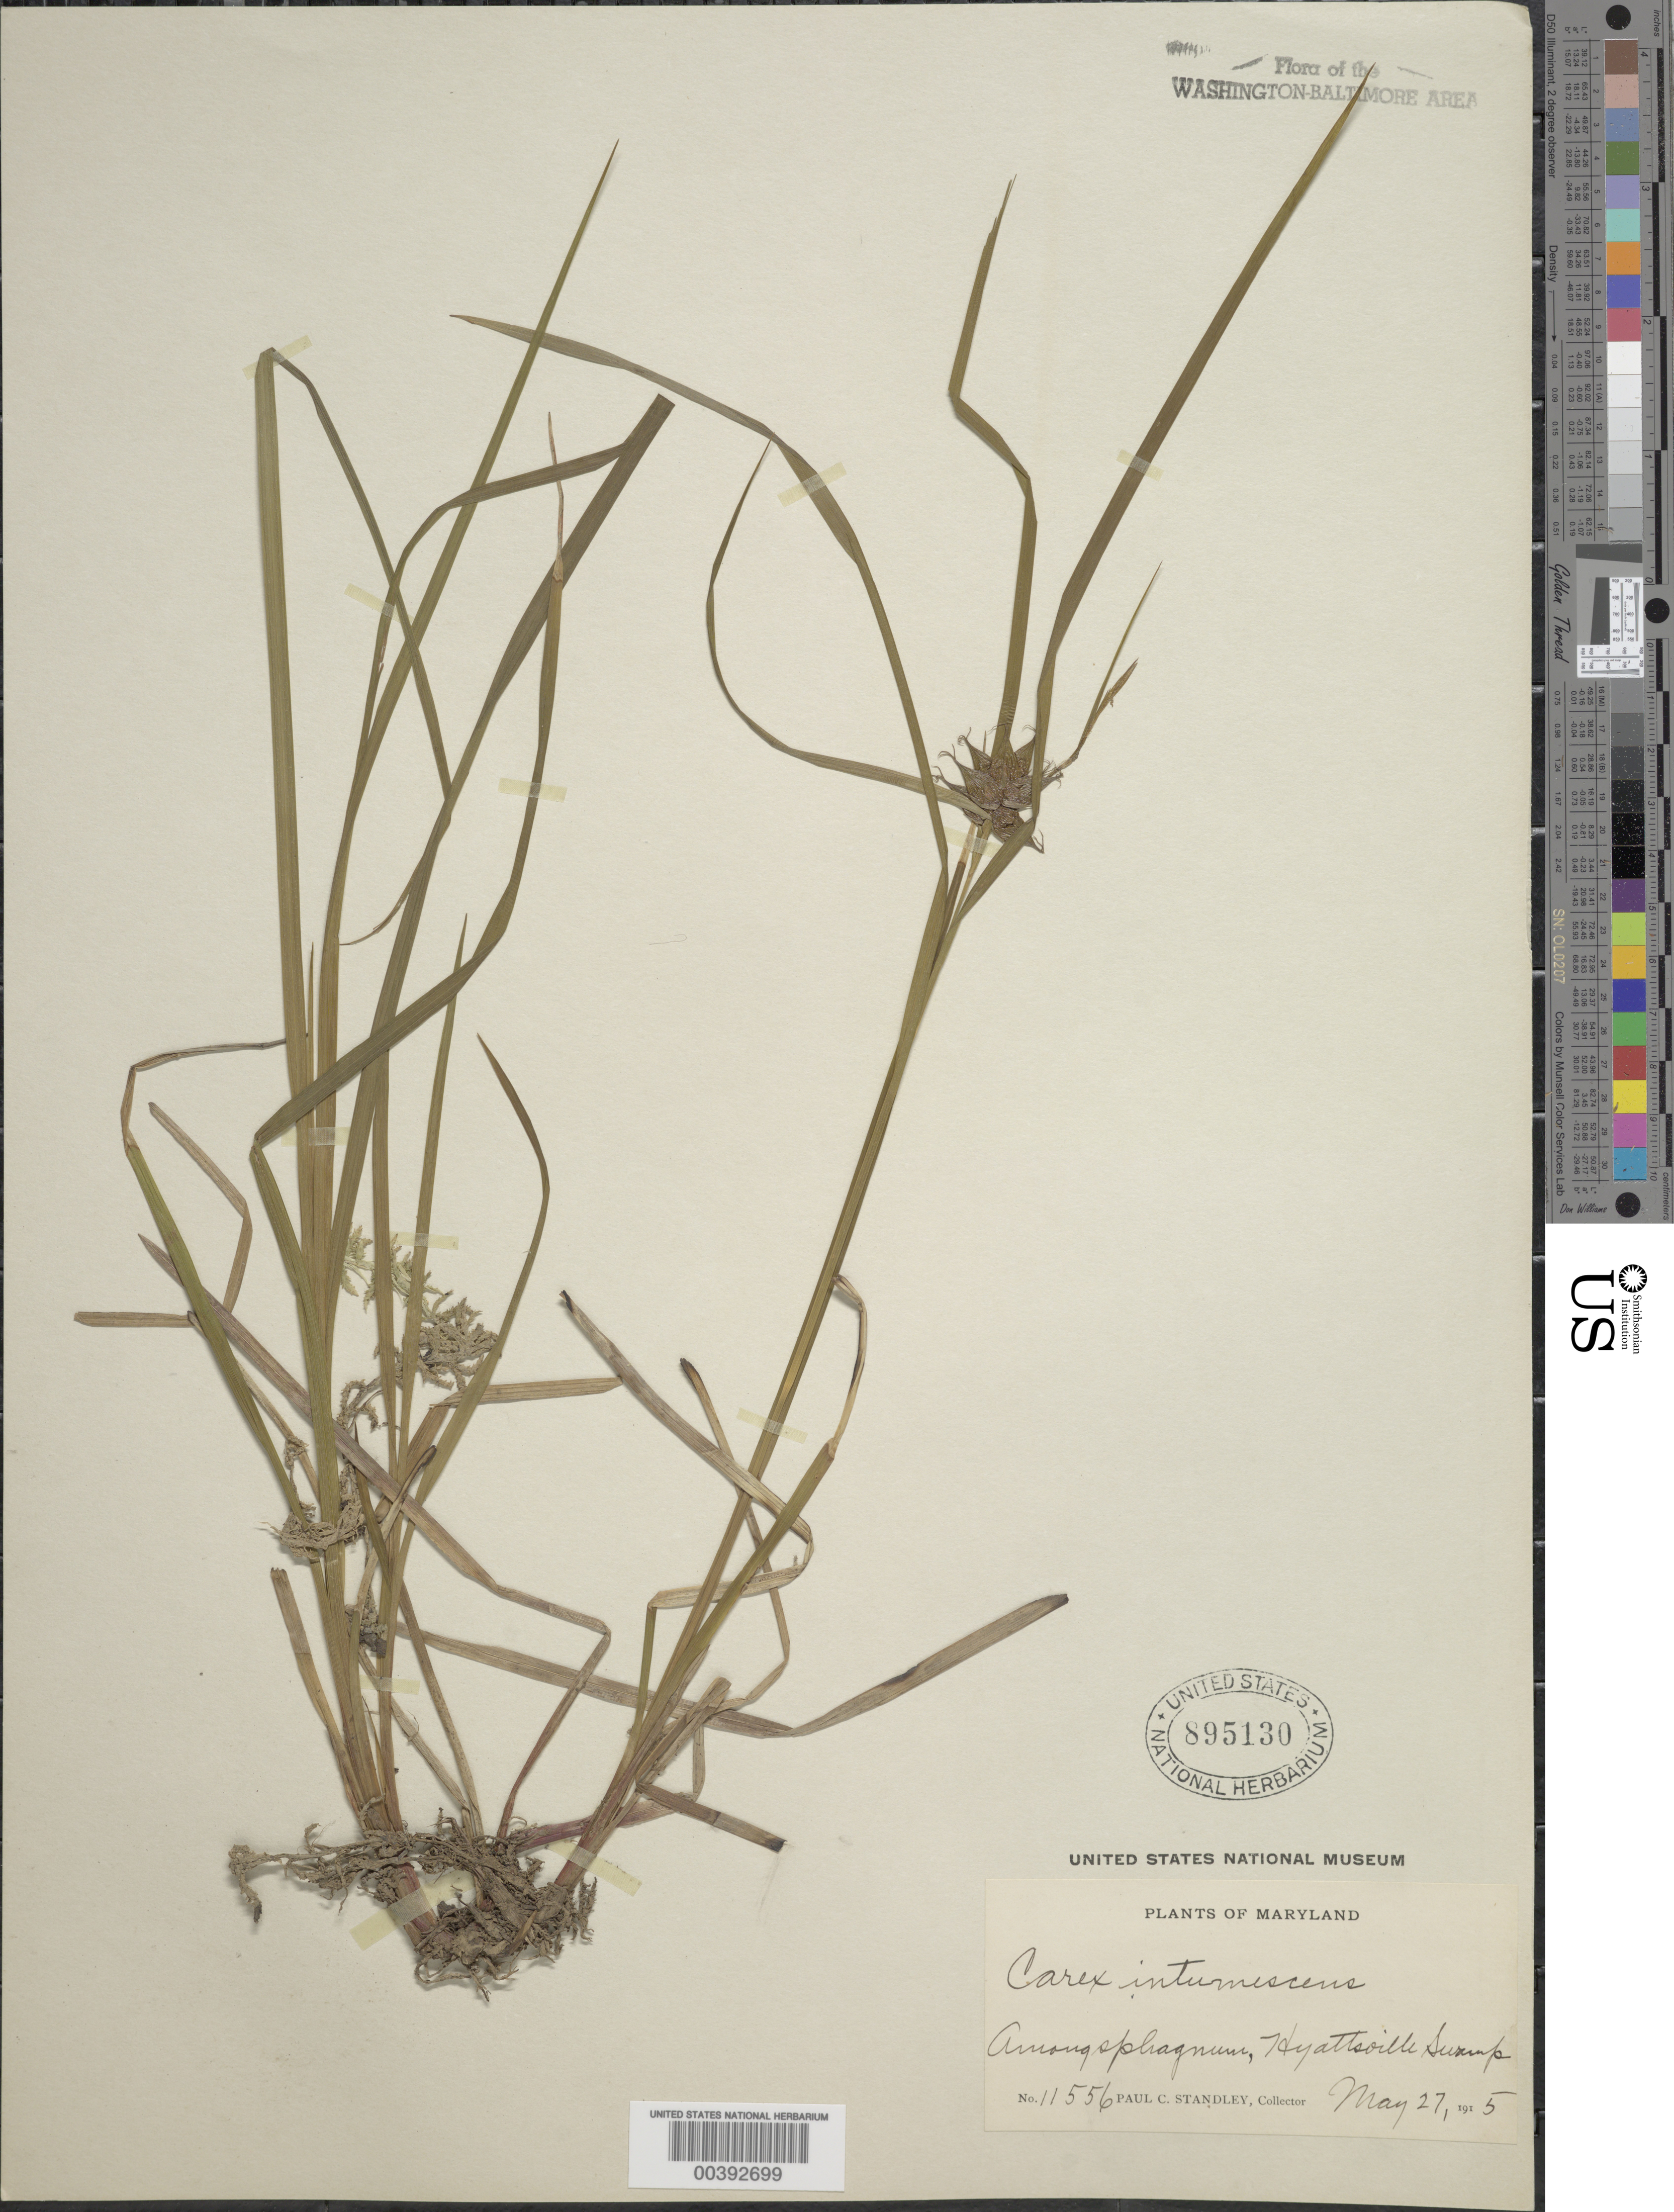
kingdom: Plantae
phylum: Tracheophyta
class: Liliopsida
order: Poales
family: Cyperaceae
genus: Carex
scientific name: Carex intumescens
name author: Rudge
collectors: P. C. Standley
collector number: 11556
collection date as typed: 27 May 1915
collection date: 1915-05-27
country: United States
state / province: Maryland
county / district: Prince George's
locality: Hyattsville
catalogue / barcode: US 895130